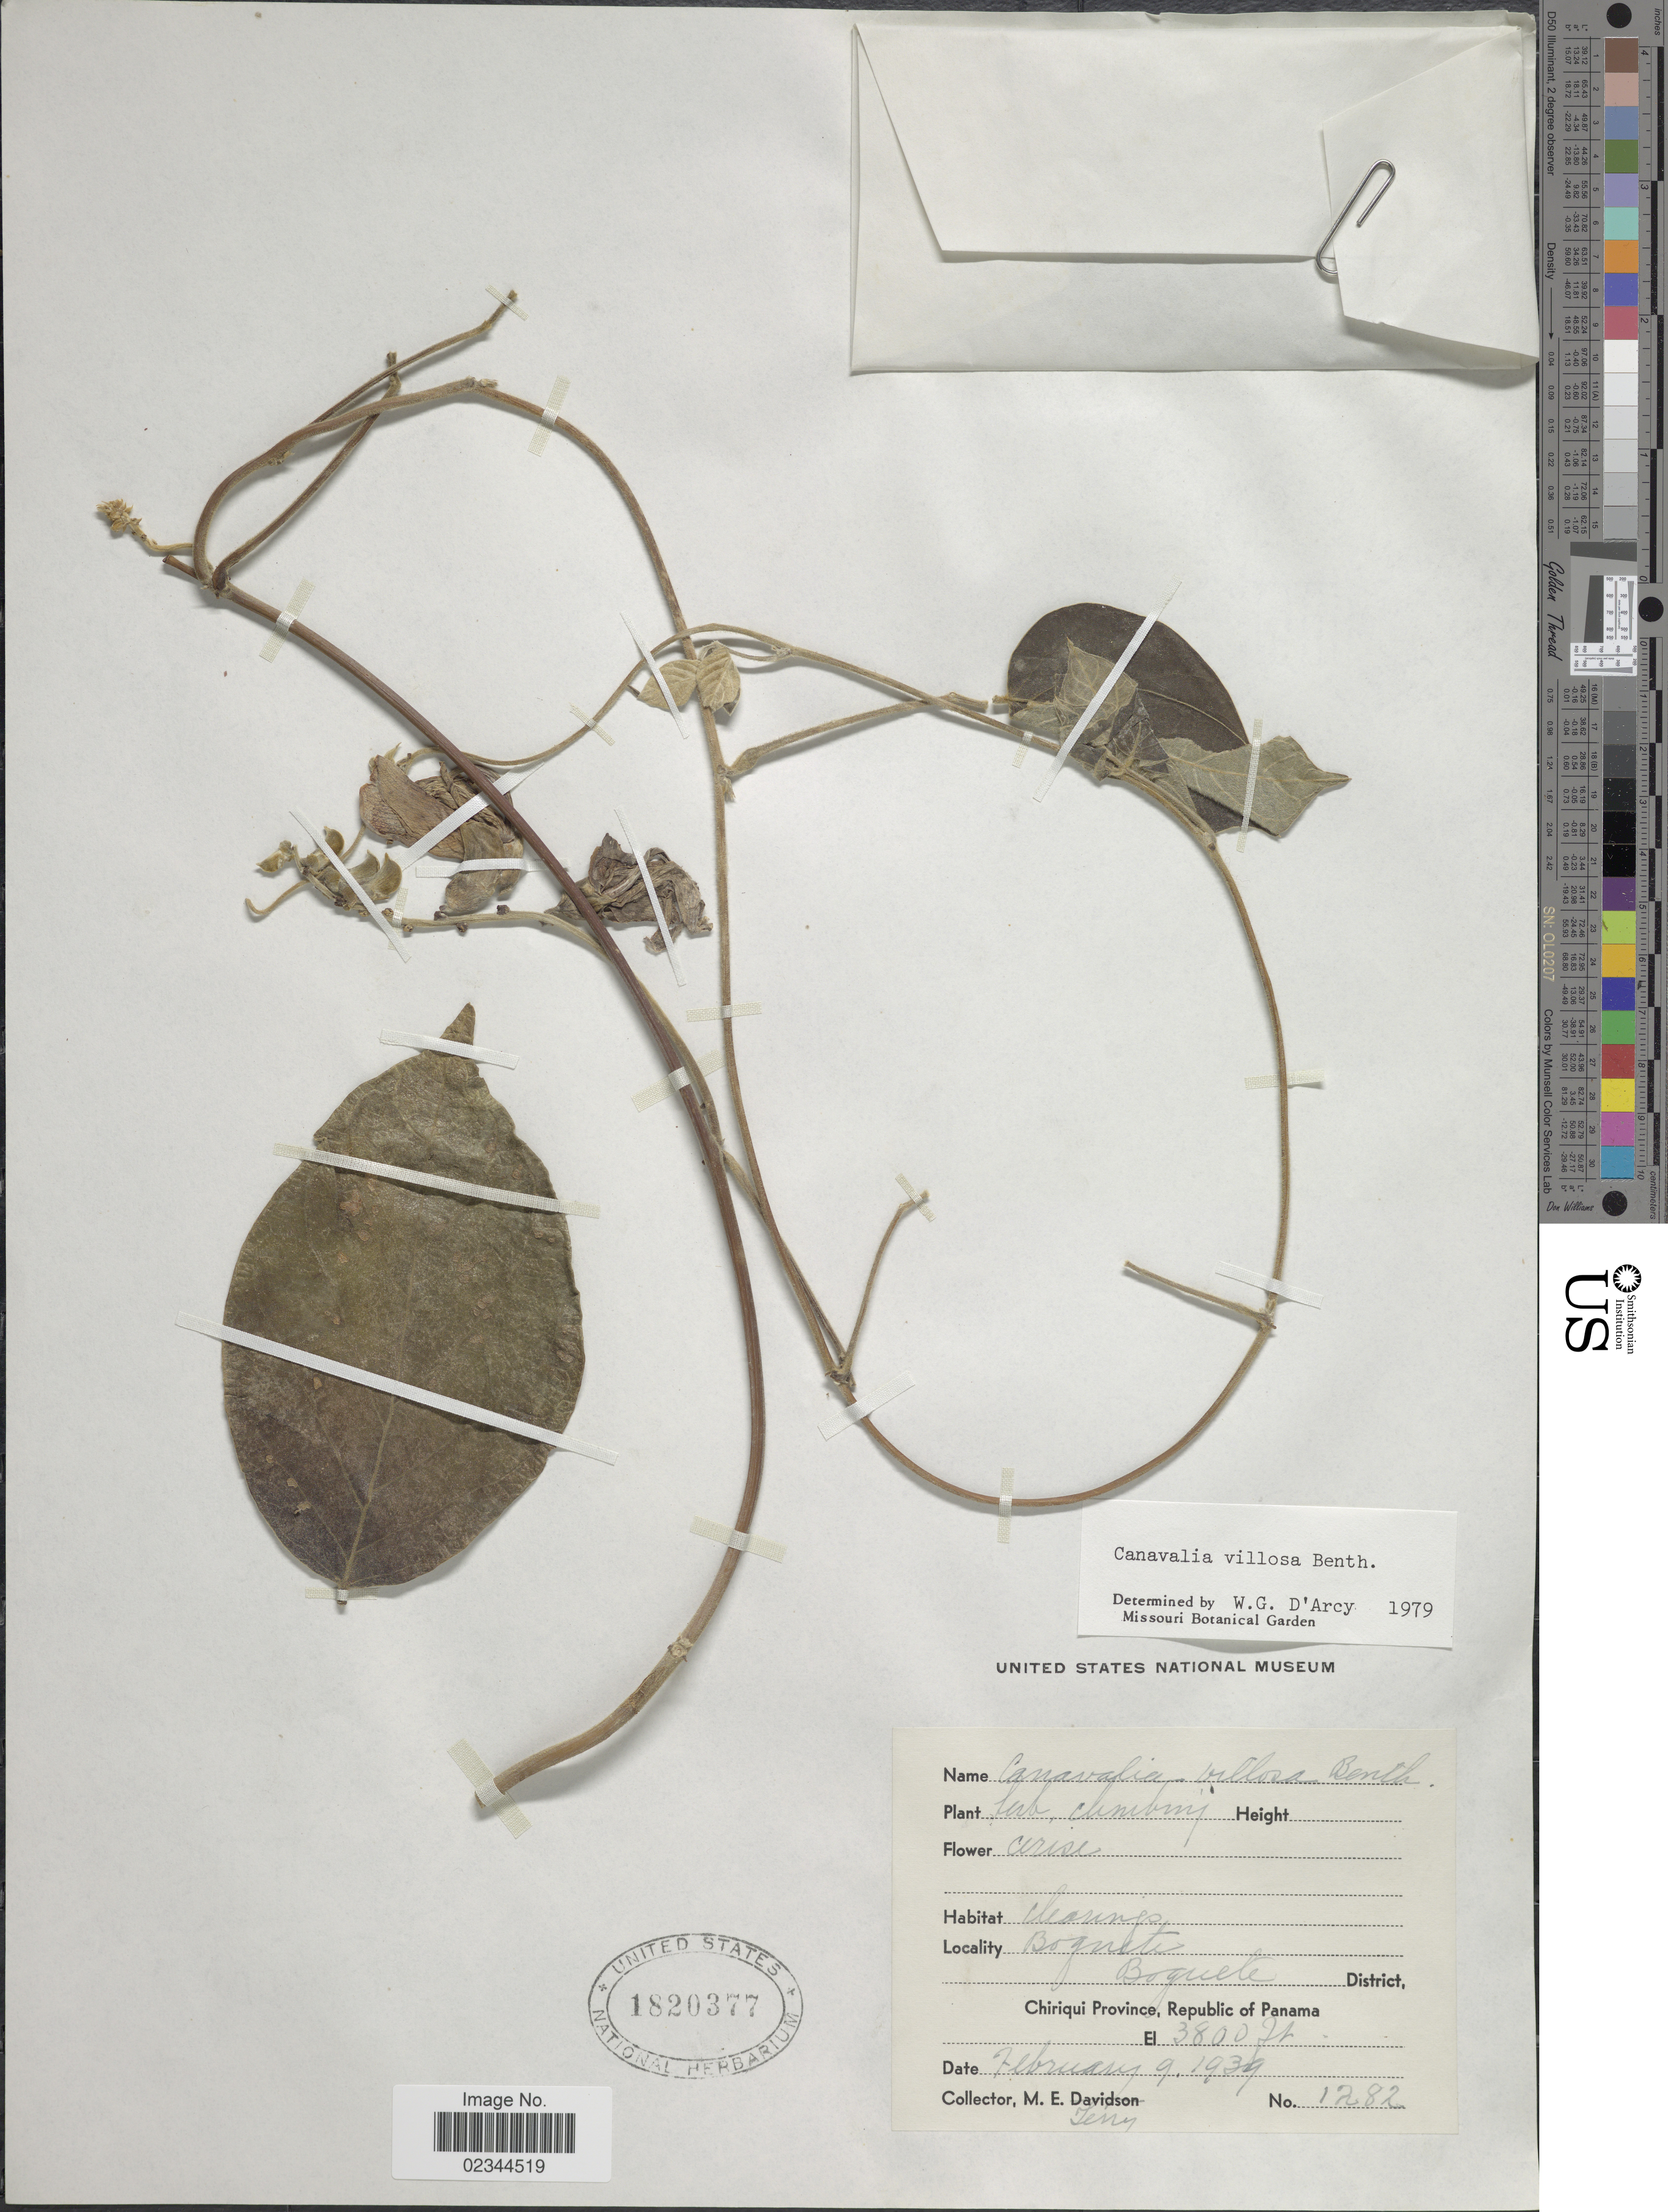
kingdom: Plantae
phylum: Tracheophyta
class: Magnoliopsida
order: Fabales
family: Fabaceae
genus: Canavalia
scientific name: Canavalia villosa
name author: Benth.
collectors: M. Terry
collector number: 1282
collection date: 1939-02-09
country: Panama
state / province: Chiriqui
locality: Boquete, Boquete District, Republic of Panama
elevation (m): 1158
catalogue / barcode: US 1820377